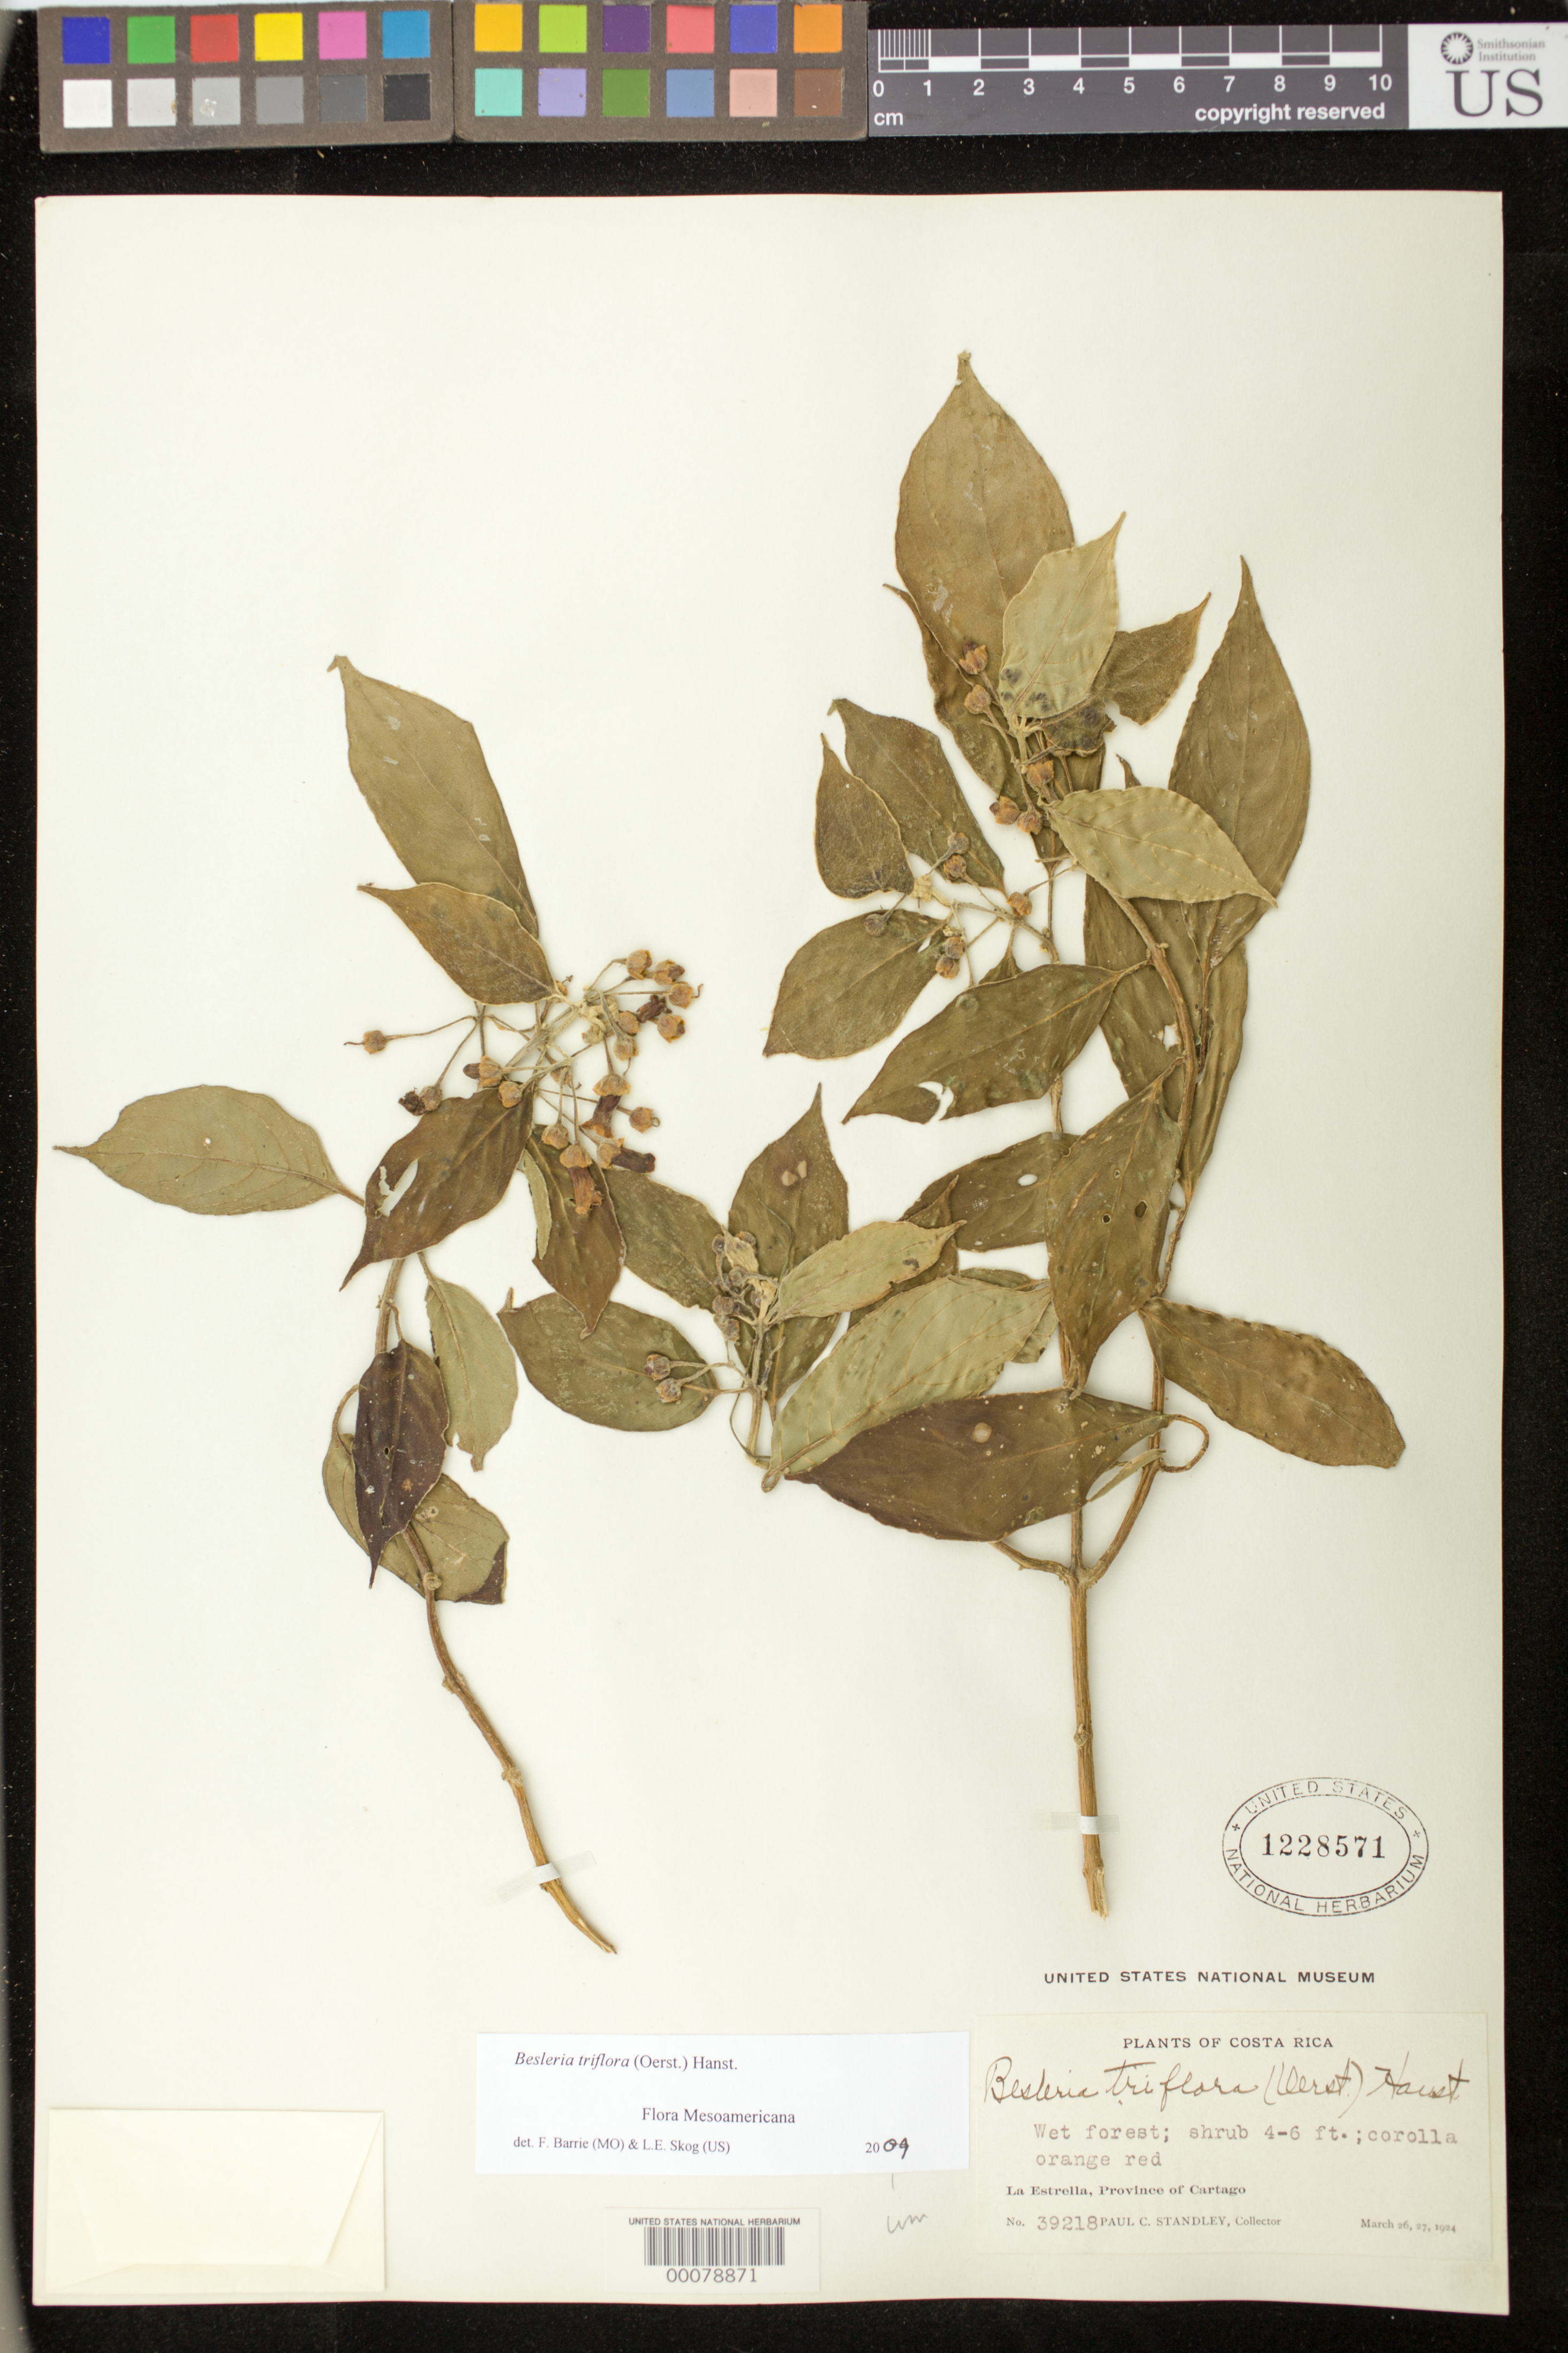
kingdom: Plantae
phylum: Tracheophyta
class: Magnoliopsida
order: Lamiales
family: Gesneriaceae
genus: Besleria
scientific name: Besleria triflora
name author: (Oerst.) Hanst.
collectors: P. C. Standley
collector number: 39218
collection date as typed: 26-27 Mar 1924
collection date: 1924-03-26/1924-03-27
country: Costa Rica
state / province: Cartago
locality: La Estrella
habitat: Wet forest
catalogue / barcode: US 1228571